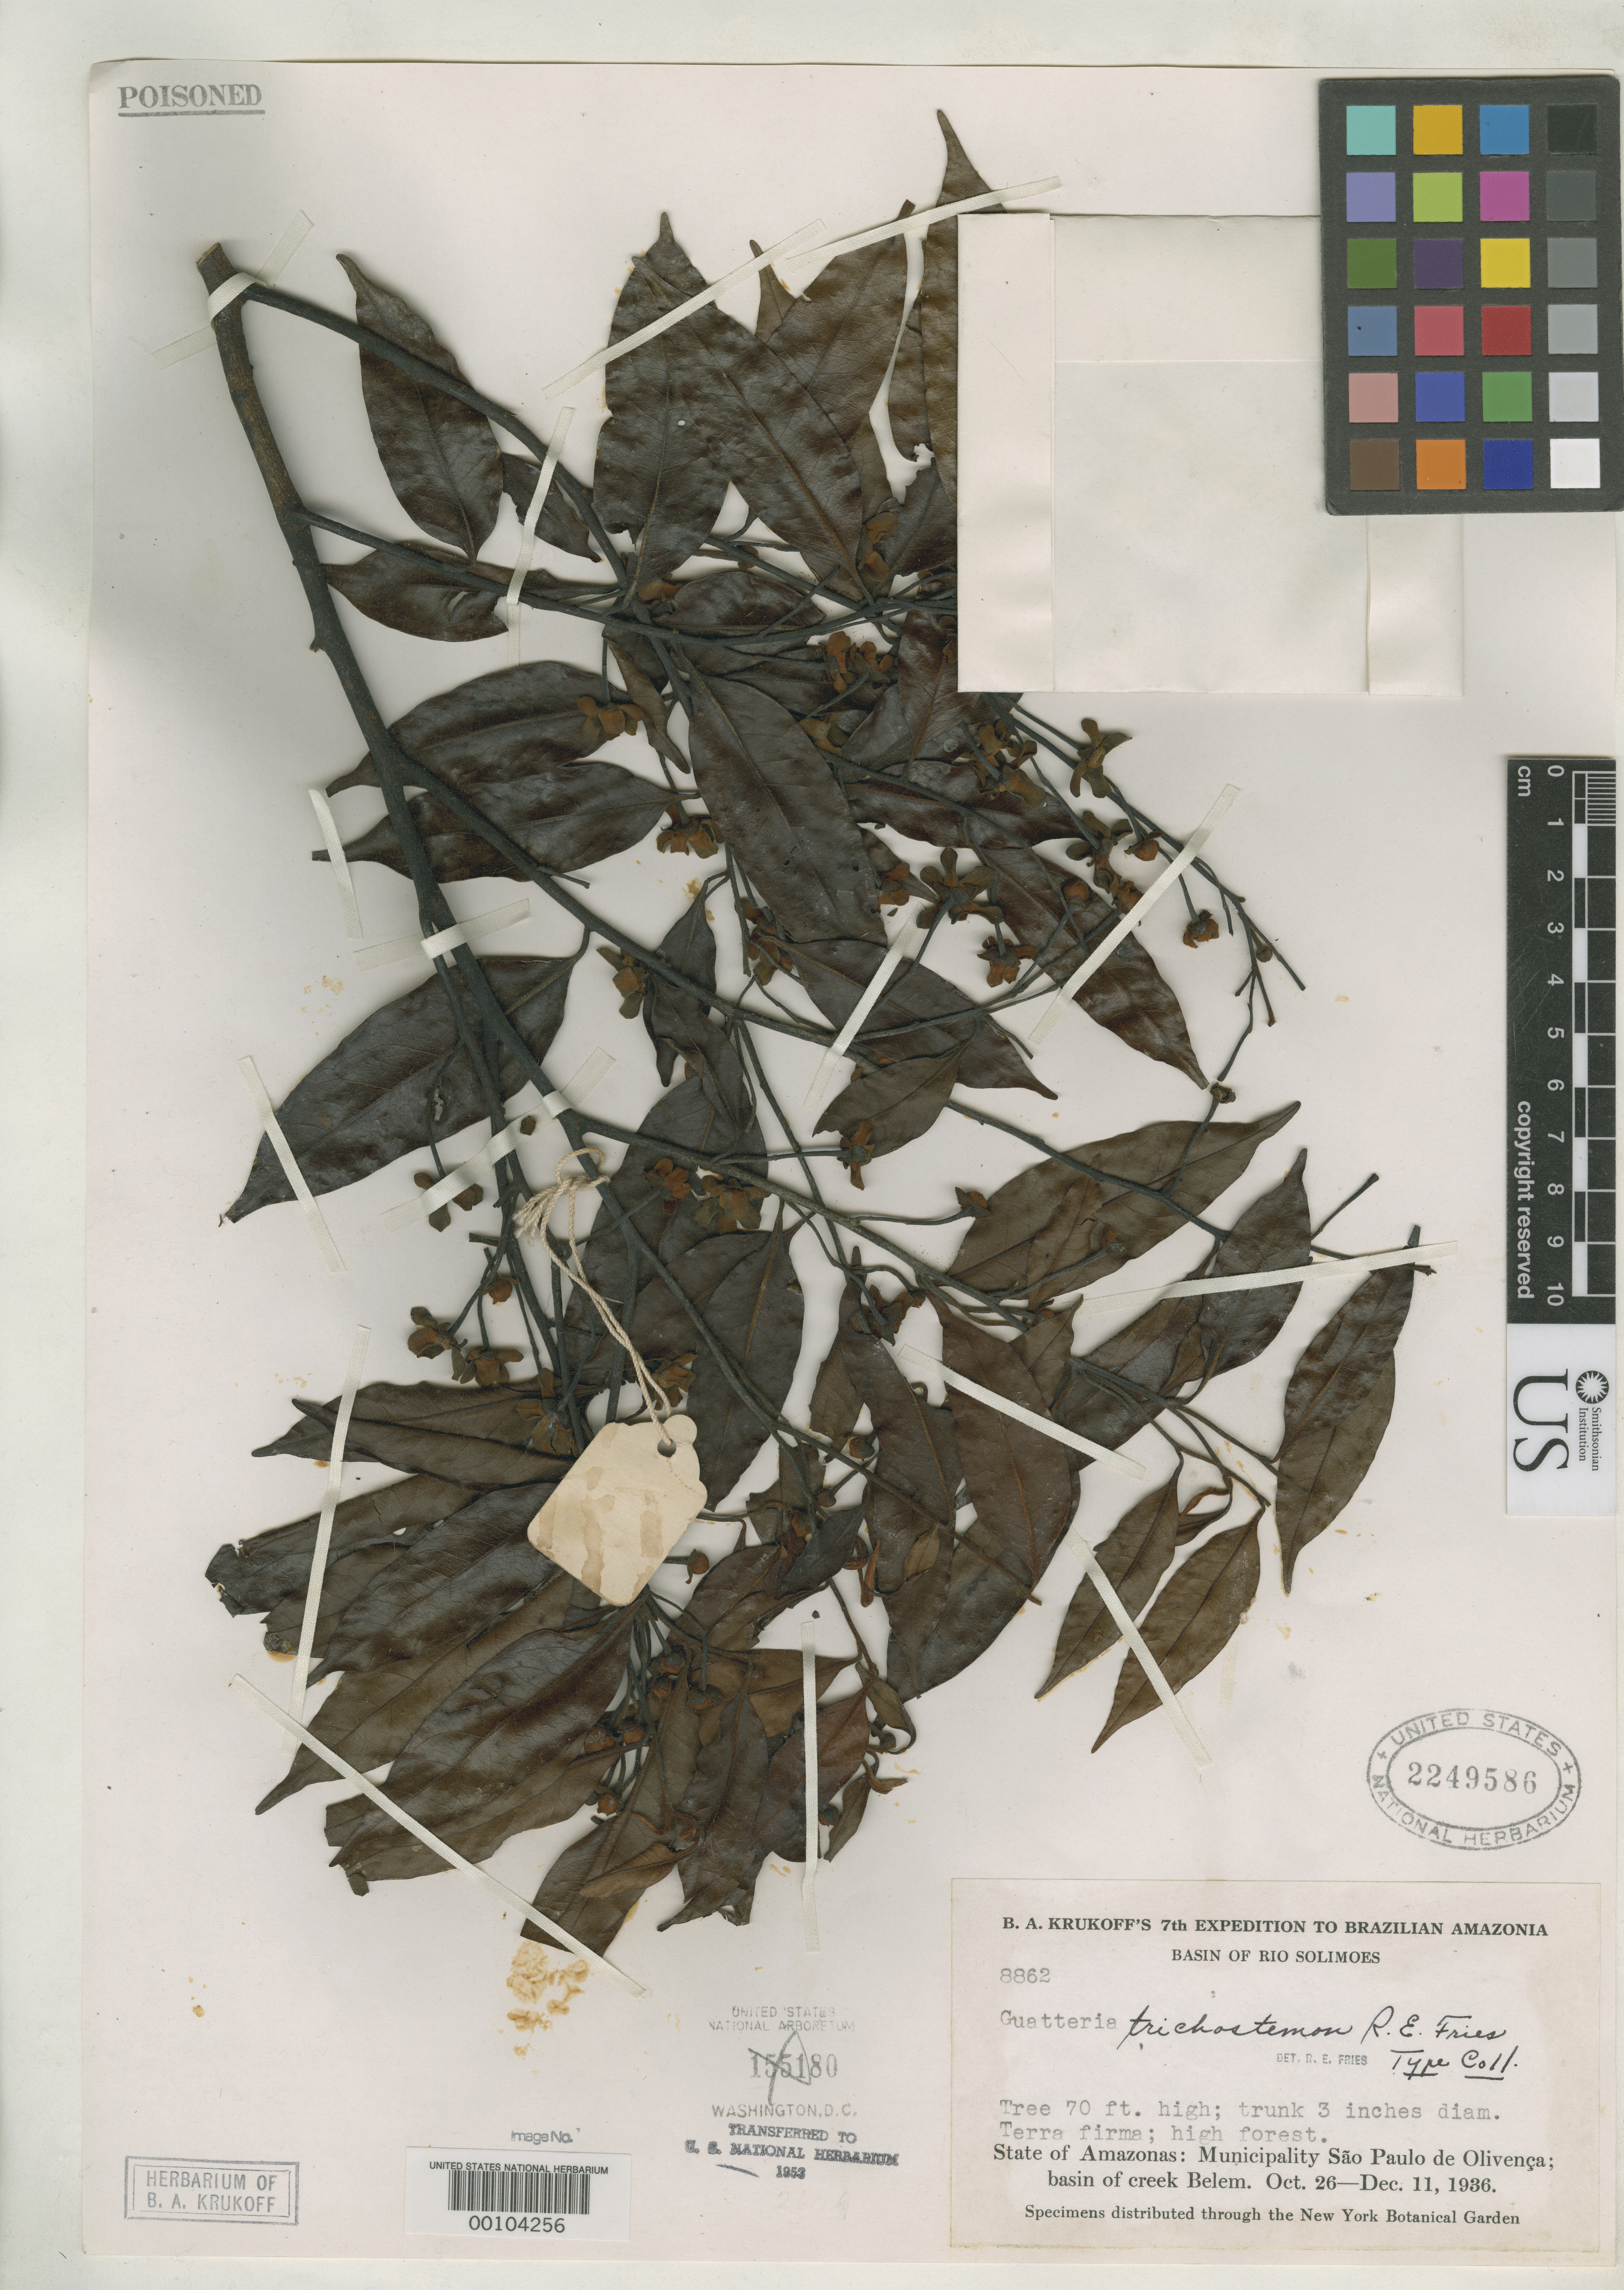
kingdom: Plantae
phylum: Tracheophyta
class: Magnoliopsida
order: Magnoliales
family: Annonaceae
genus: Guatteria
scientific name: Guatteria trichostemon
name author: R.E. Fr.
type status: Isotype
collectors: B. A. Krukoff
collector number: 8862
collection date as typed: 26 Oct 1936 to 11 Dec 1936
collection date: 1936-10-26/1936-12-11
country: Brazil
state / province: Amazonas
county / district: São Paulo de Olivença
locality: Basin of Creek Belem.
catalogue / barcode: US 2249586